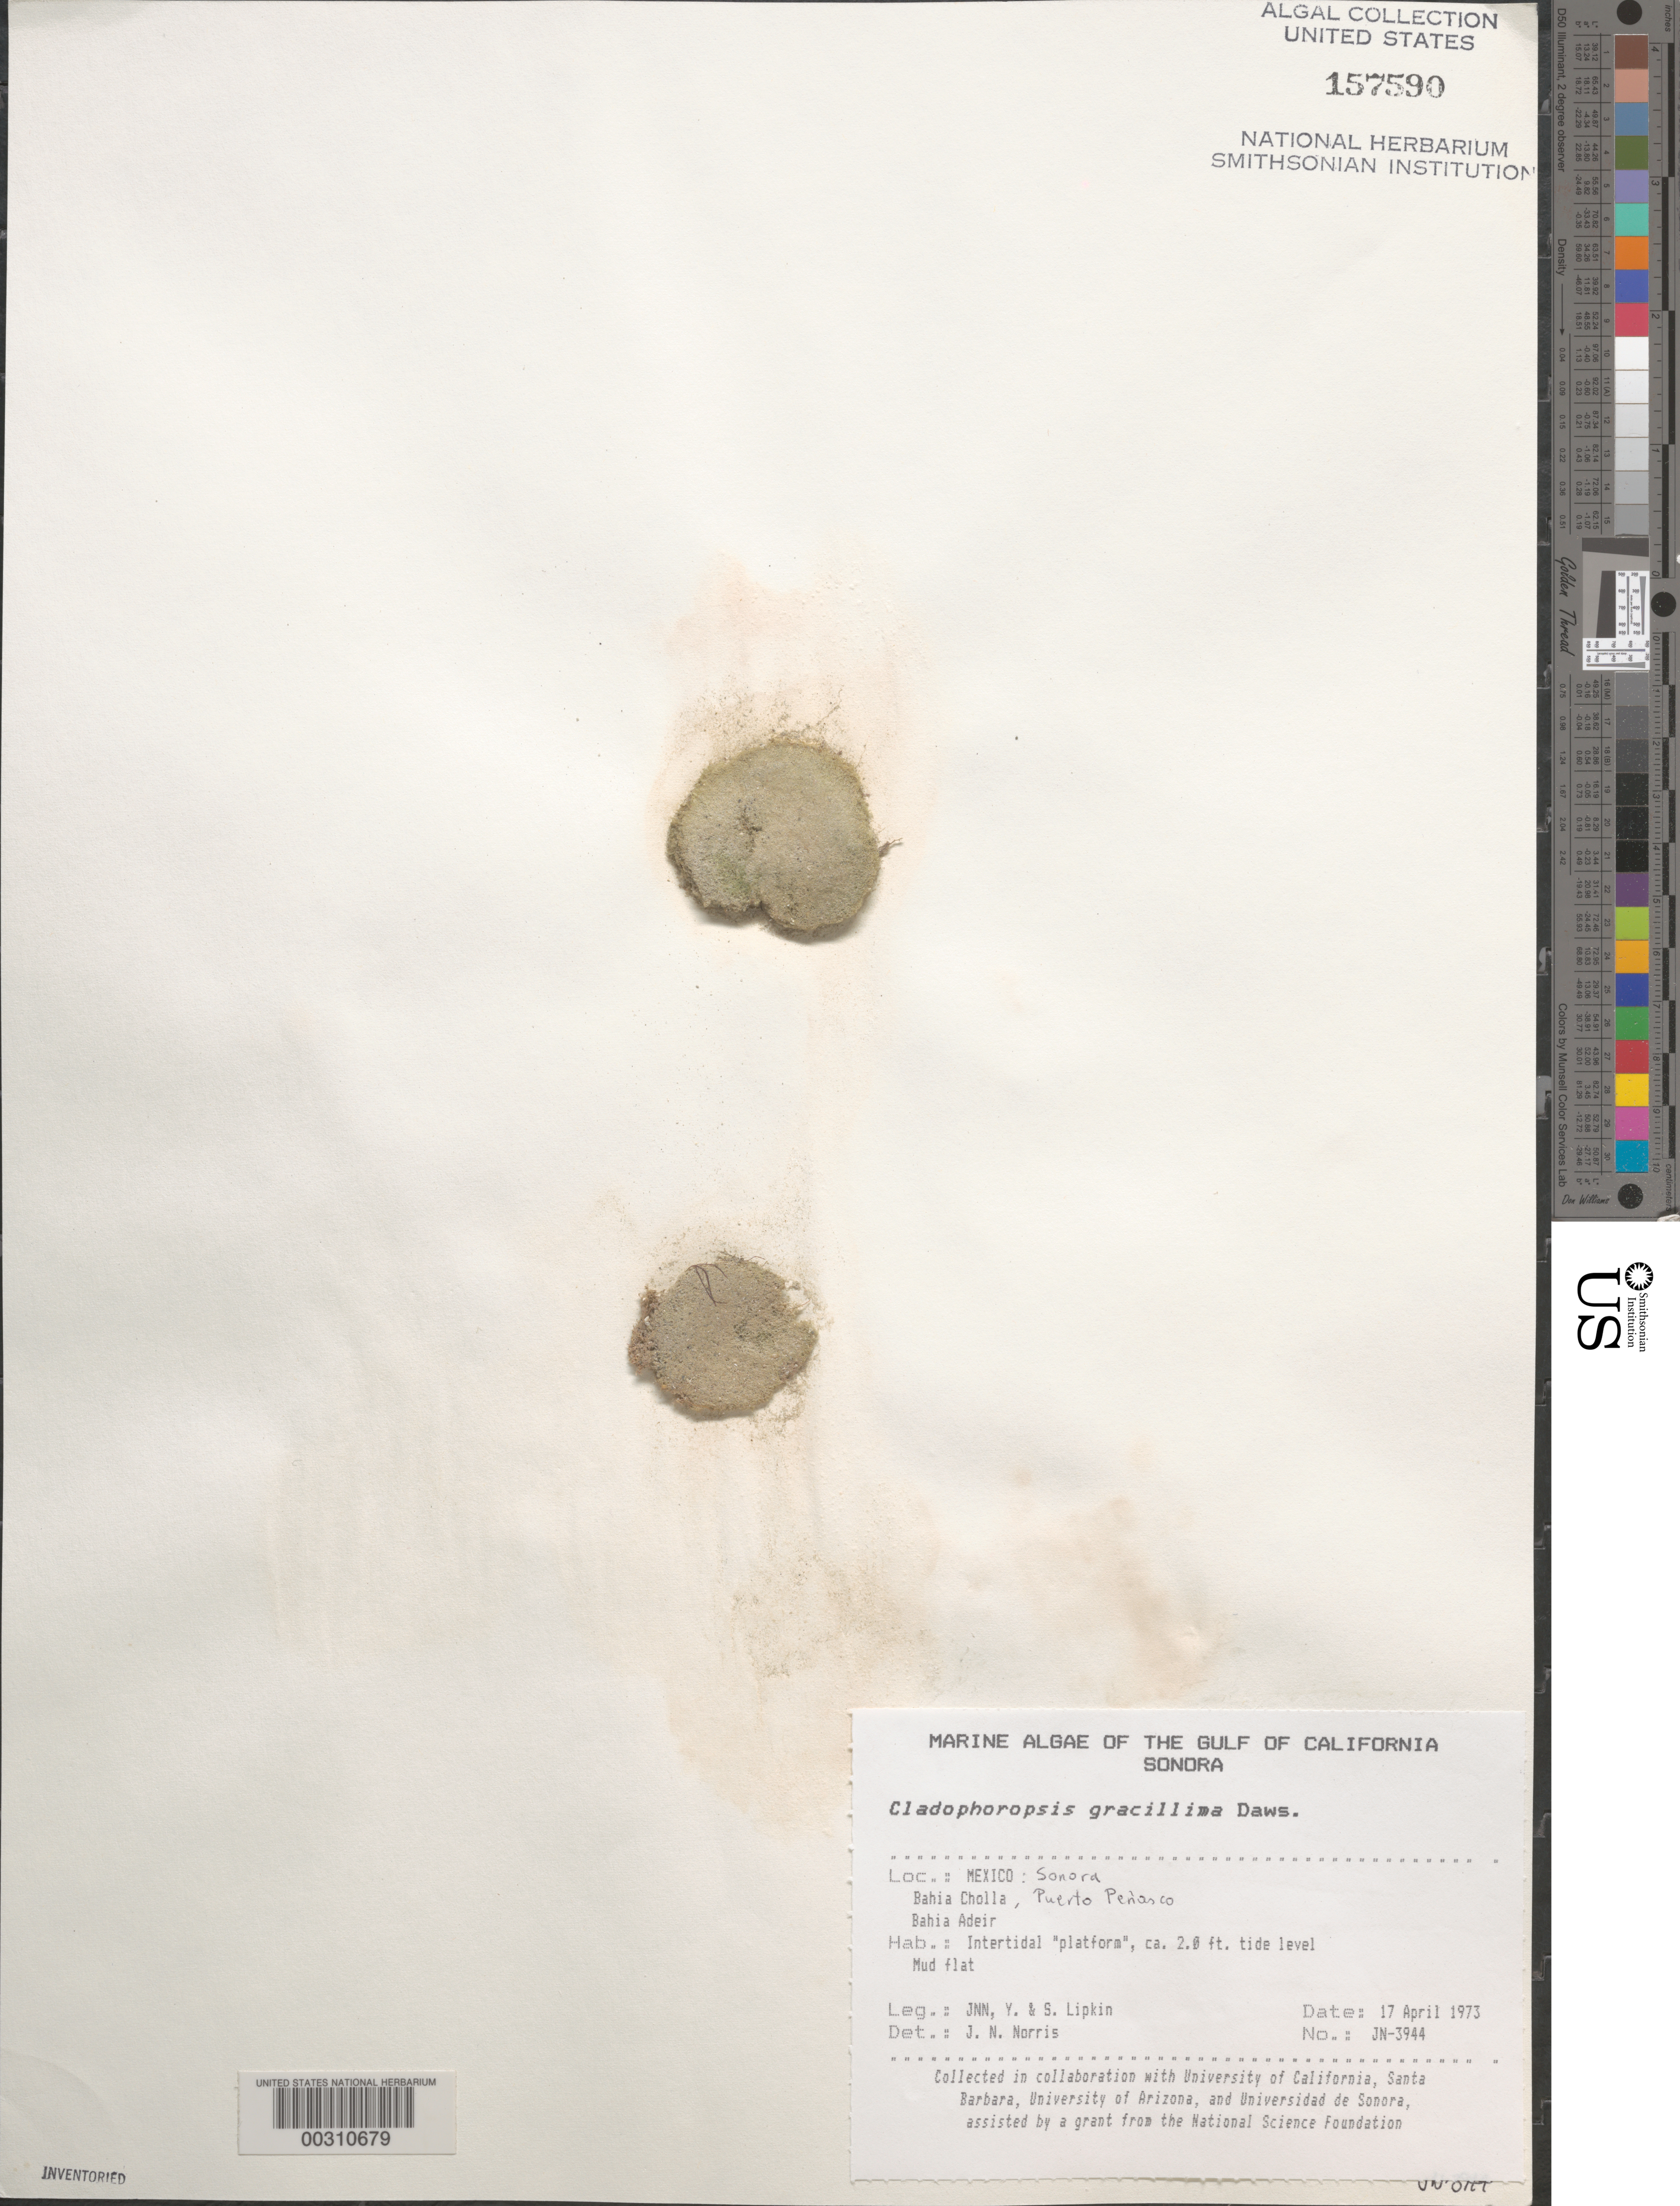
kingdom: Plantae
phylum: Chlorophyta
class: Ulvophyceae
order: Siphonocladales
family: Boodleaceae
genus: Cladophoropsis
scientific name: Cladophoropsis gracillima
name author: E.Y. Dawson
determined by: Norris, James N.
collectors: J. N. Norris, Y. Lipkin & S. Lipkin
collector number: JN-3944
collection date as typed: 17 Apr 1973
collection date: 1973-04-17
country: Mexico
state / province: Sonora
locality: Bahia Adeir, Bahia Cholla, Puerto Penasco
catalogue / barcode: US 157590